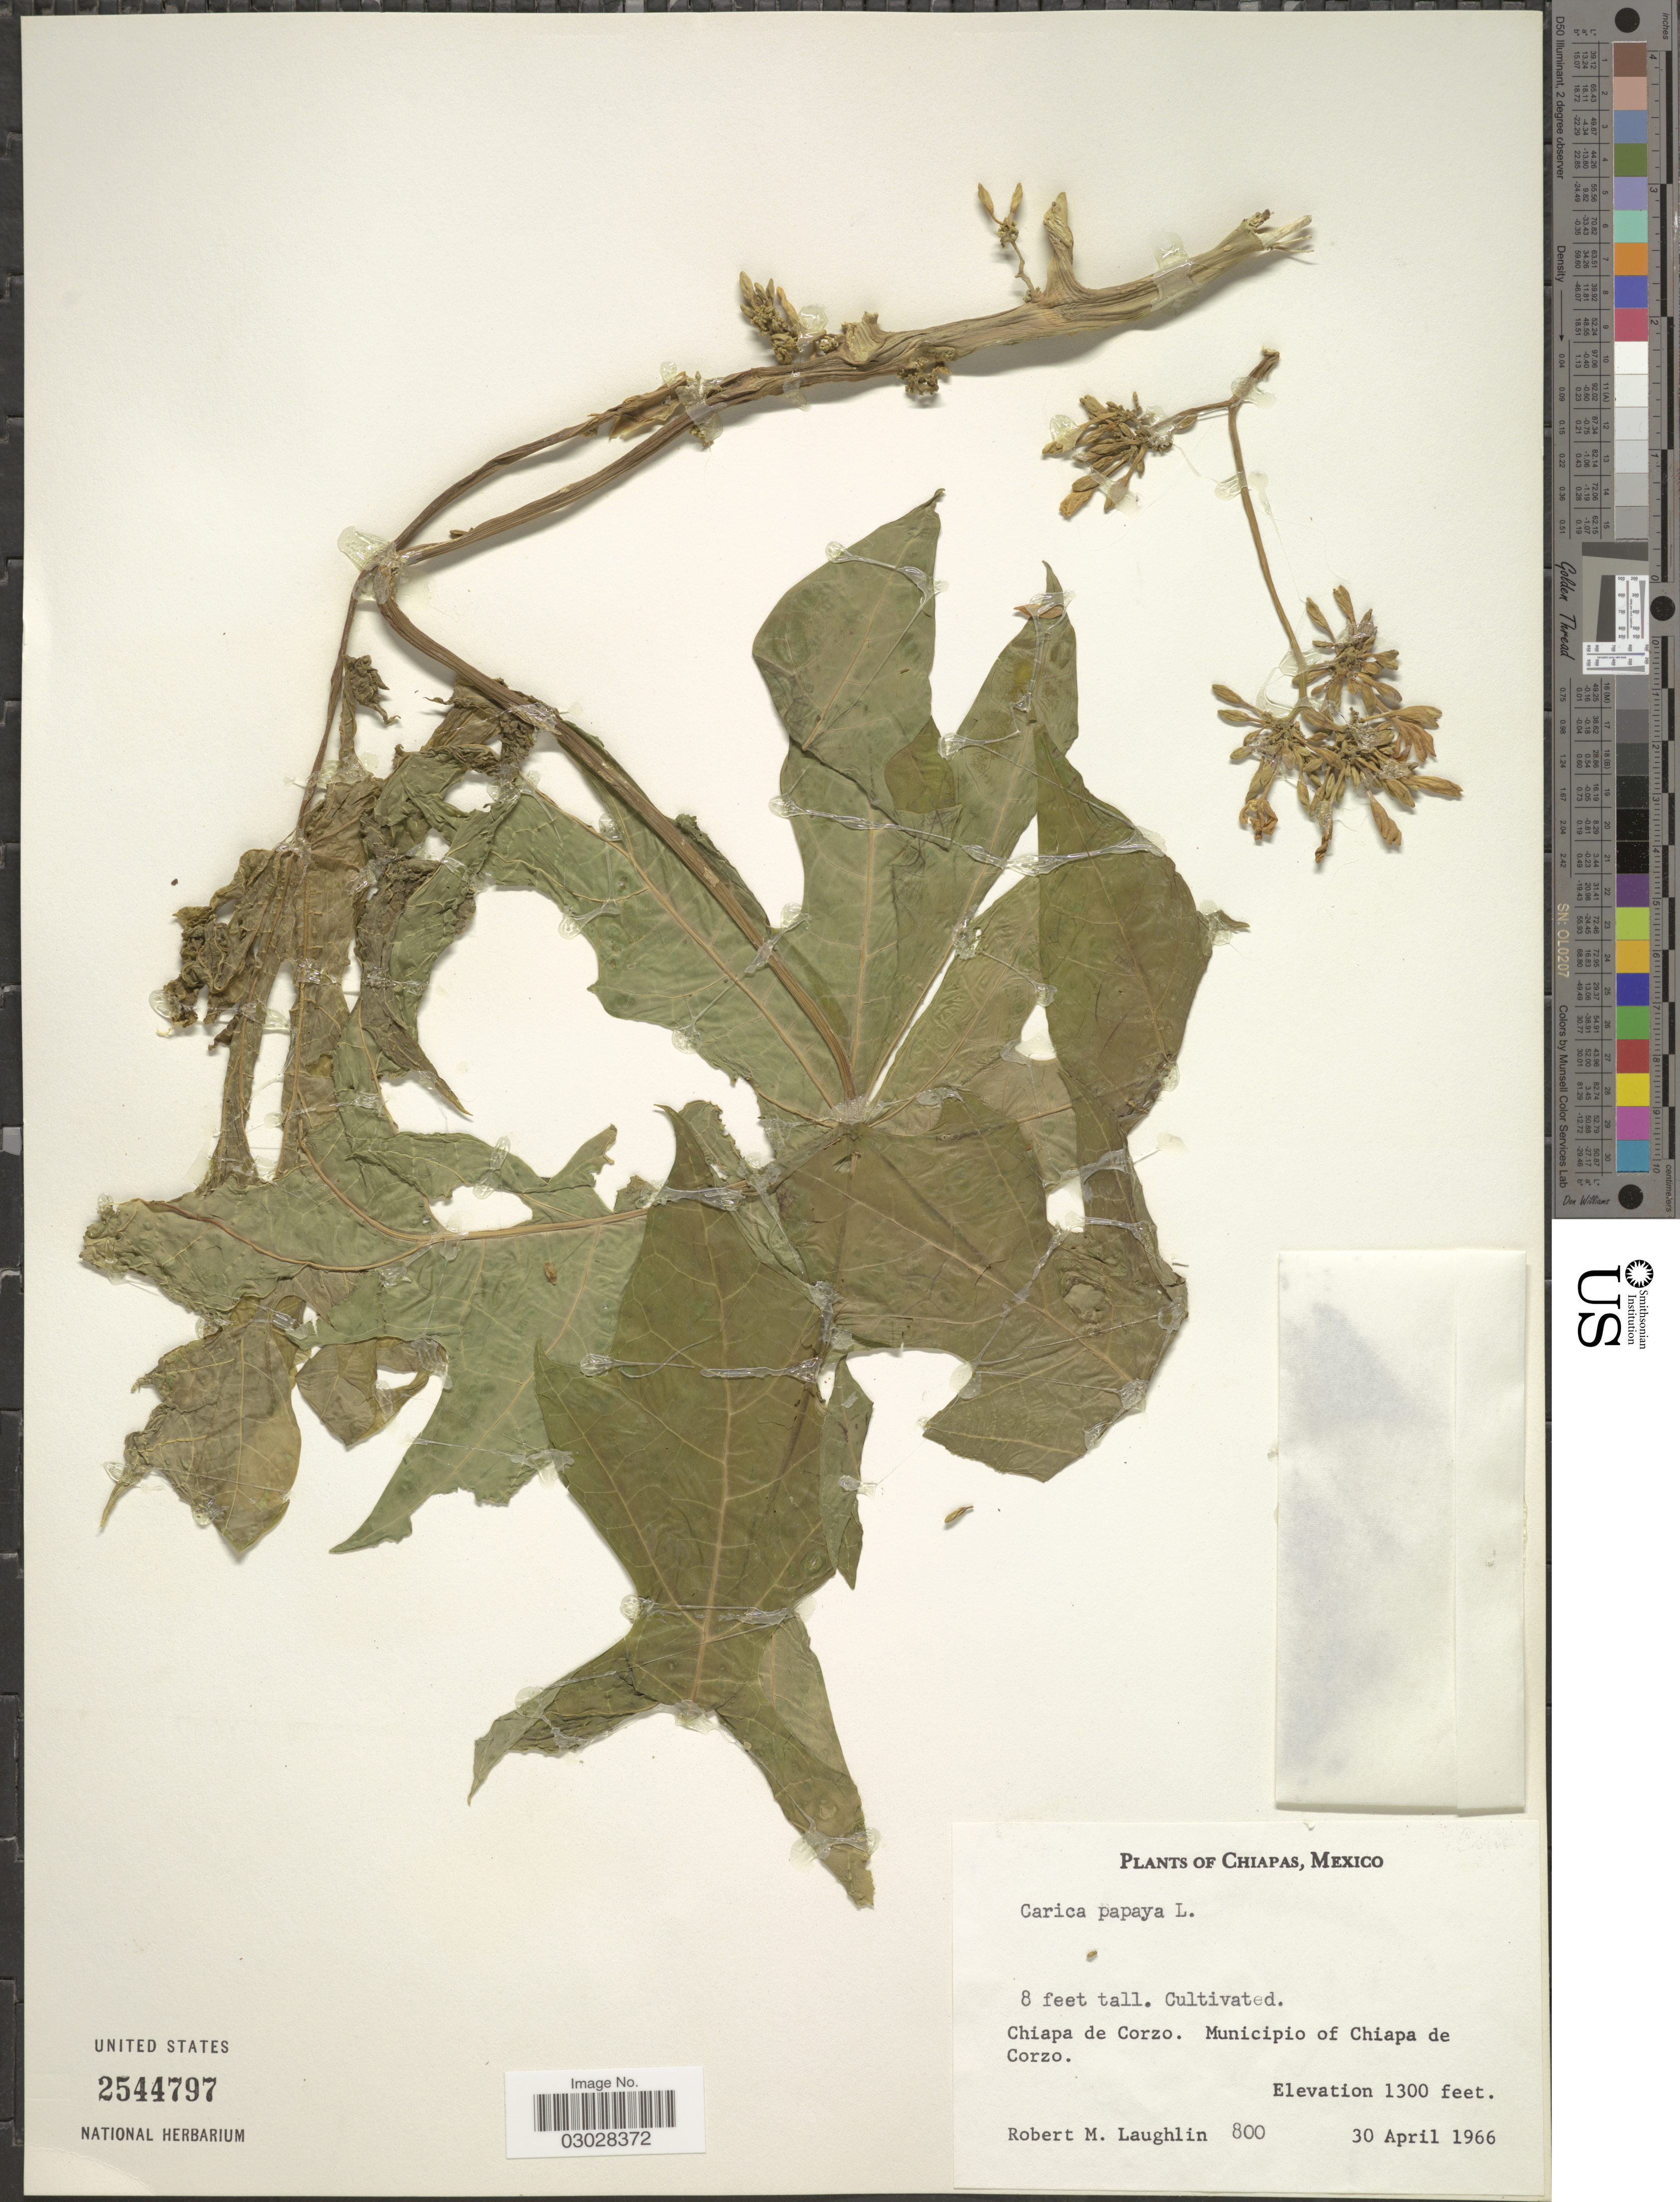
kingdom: Plantae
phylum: Tracheophyta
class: Magnoliopsida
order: Brassicales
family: Caricaceae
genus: Carica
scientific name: Carica papaya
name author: L.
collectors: R. M. Laughlin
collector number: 800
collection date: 1966-04-30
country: Mexico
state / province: Chiapas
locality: Chiapa de Corzo. Municipio of Chiapa de Corzo.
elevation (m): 396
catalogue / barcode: US 2544797